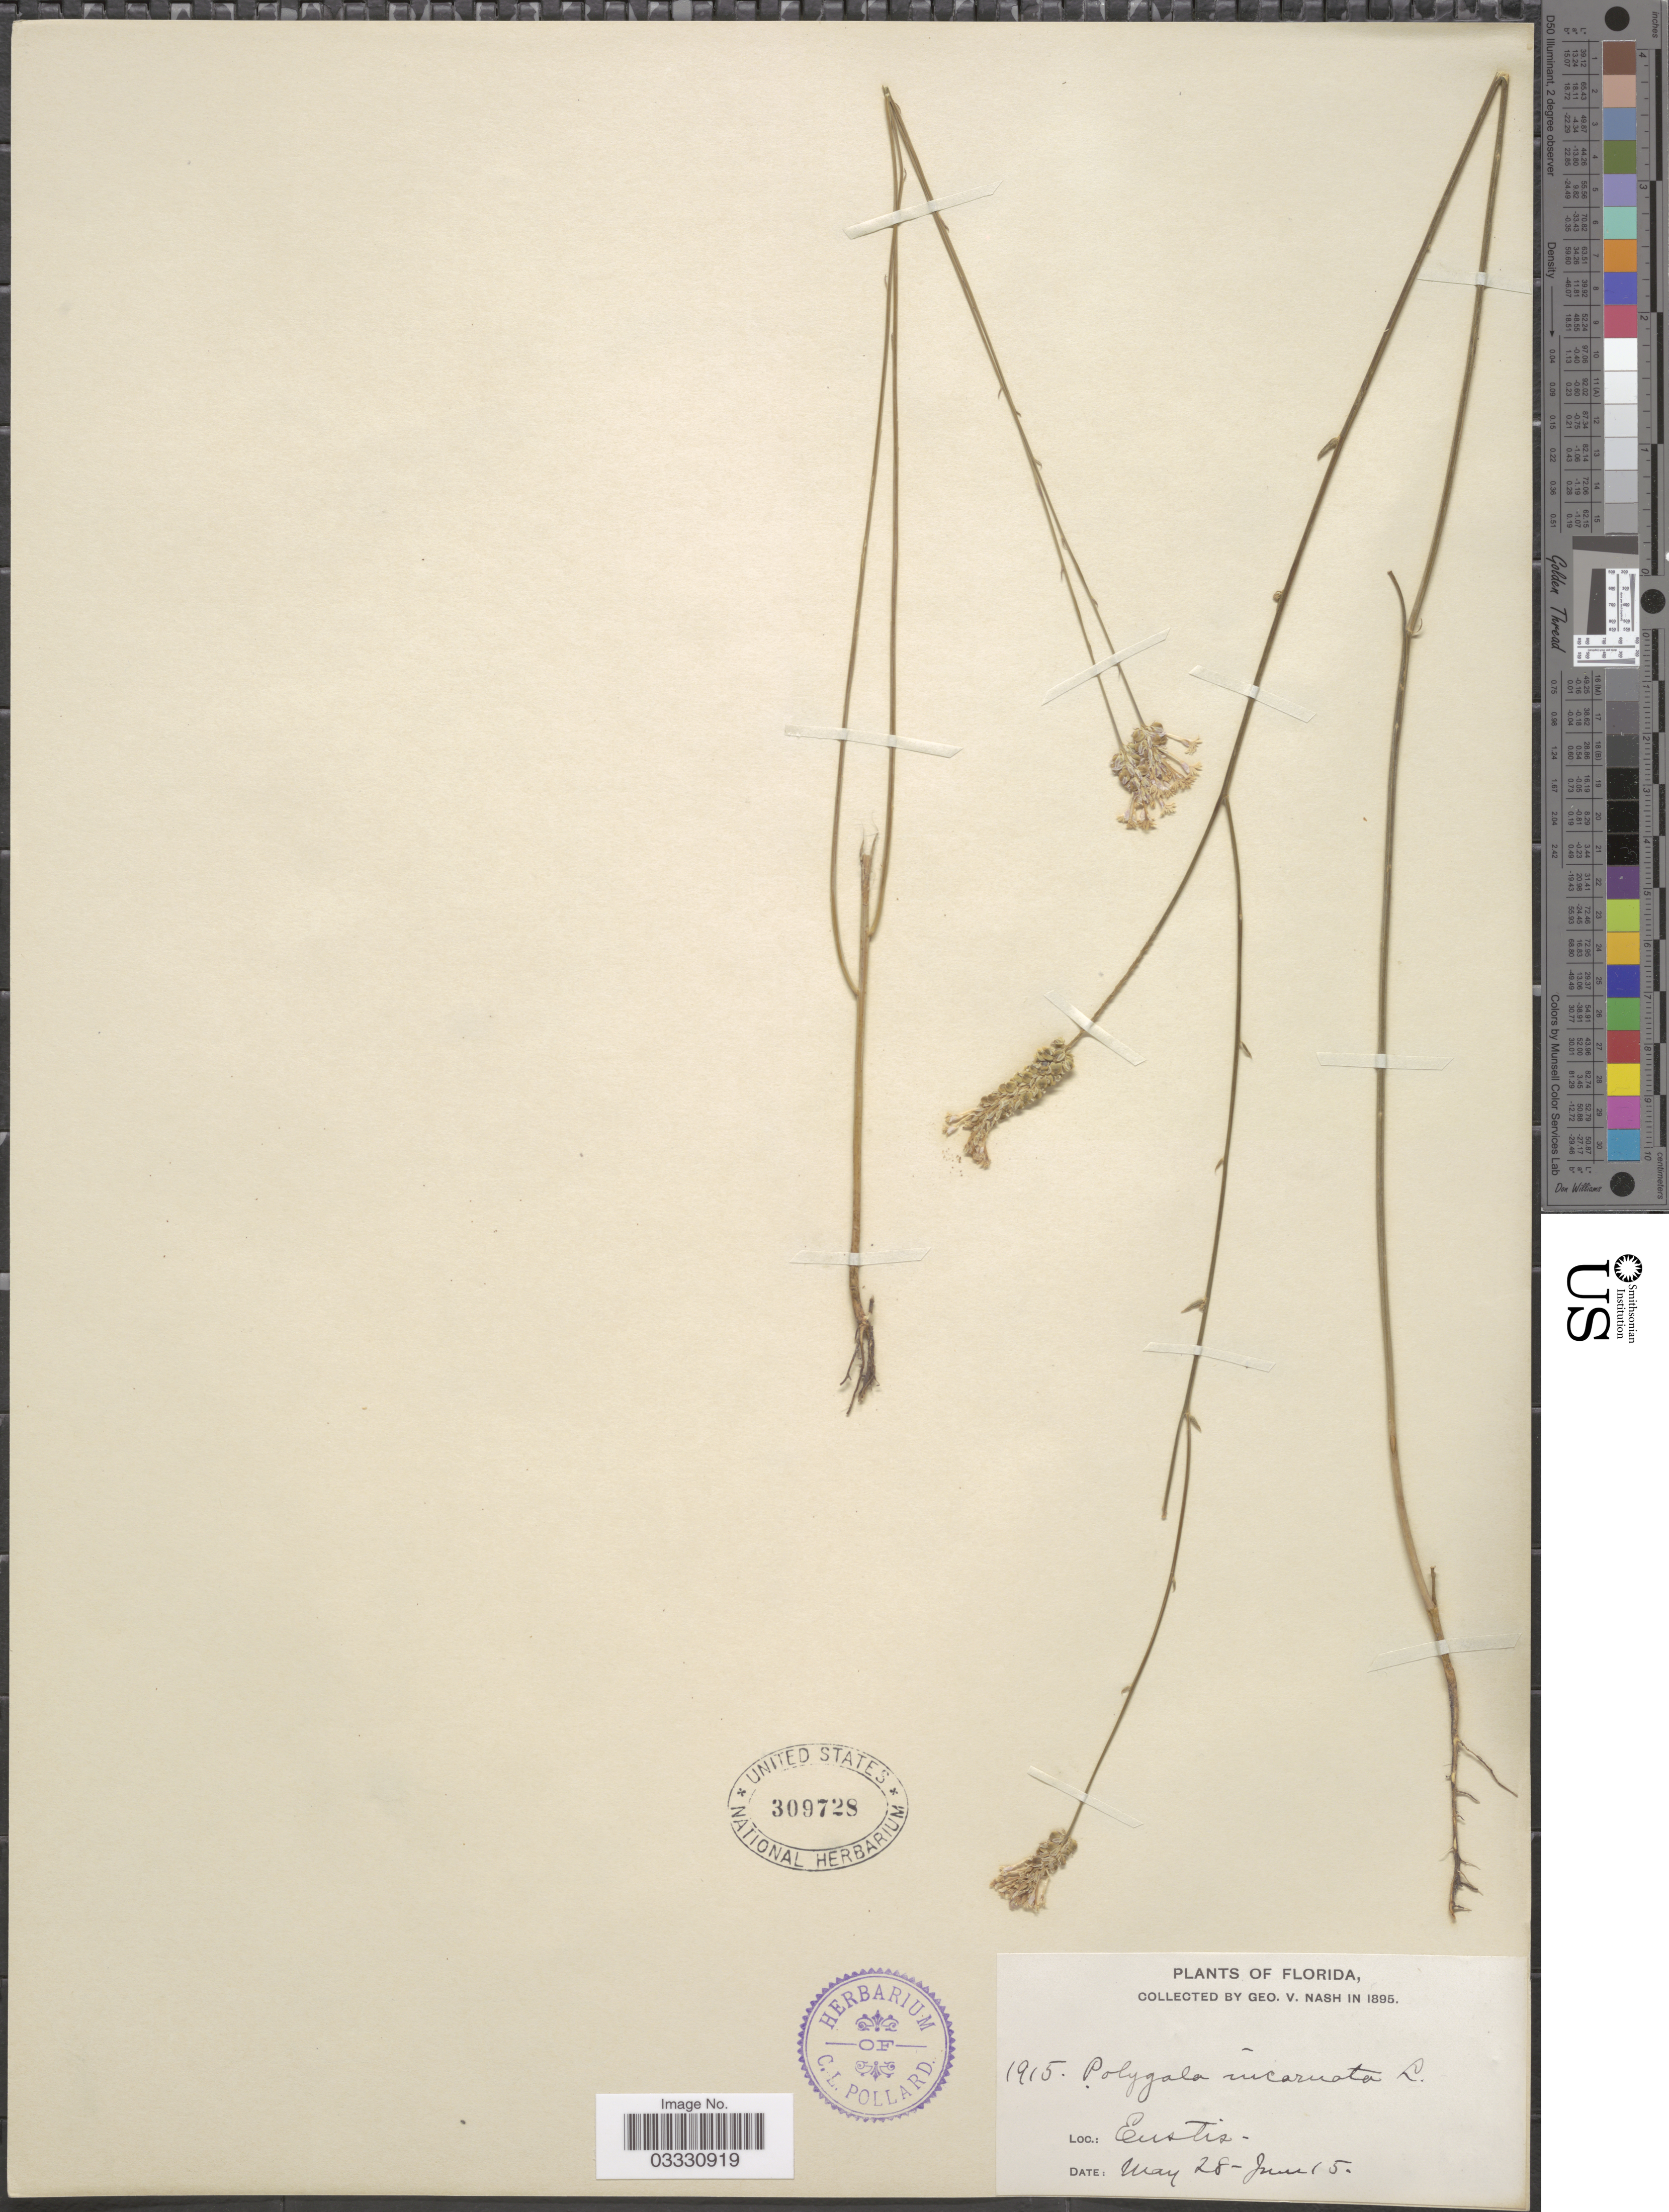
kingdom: Plantae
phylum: Tracheophyta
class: Magnoliopsida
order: Fabales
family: Polygalaceae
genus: Polygala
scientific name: Polygala incarnata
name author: L.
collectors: G. V. Nash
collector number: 1915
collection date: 1895-05-28/1895-06-15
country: United States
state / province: Florida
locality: Eustis.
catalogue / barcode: US 309728